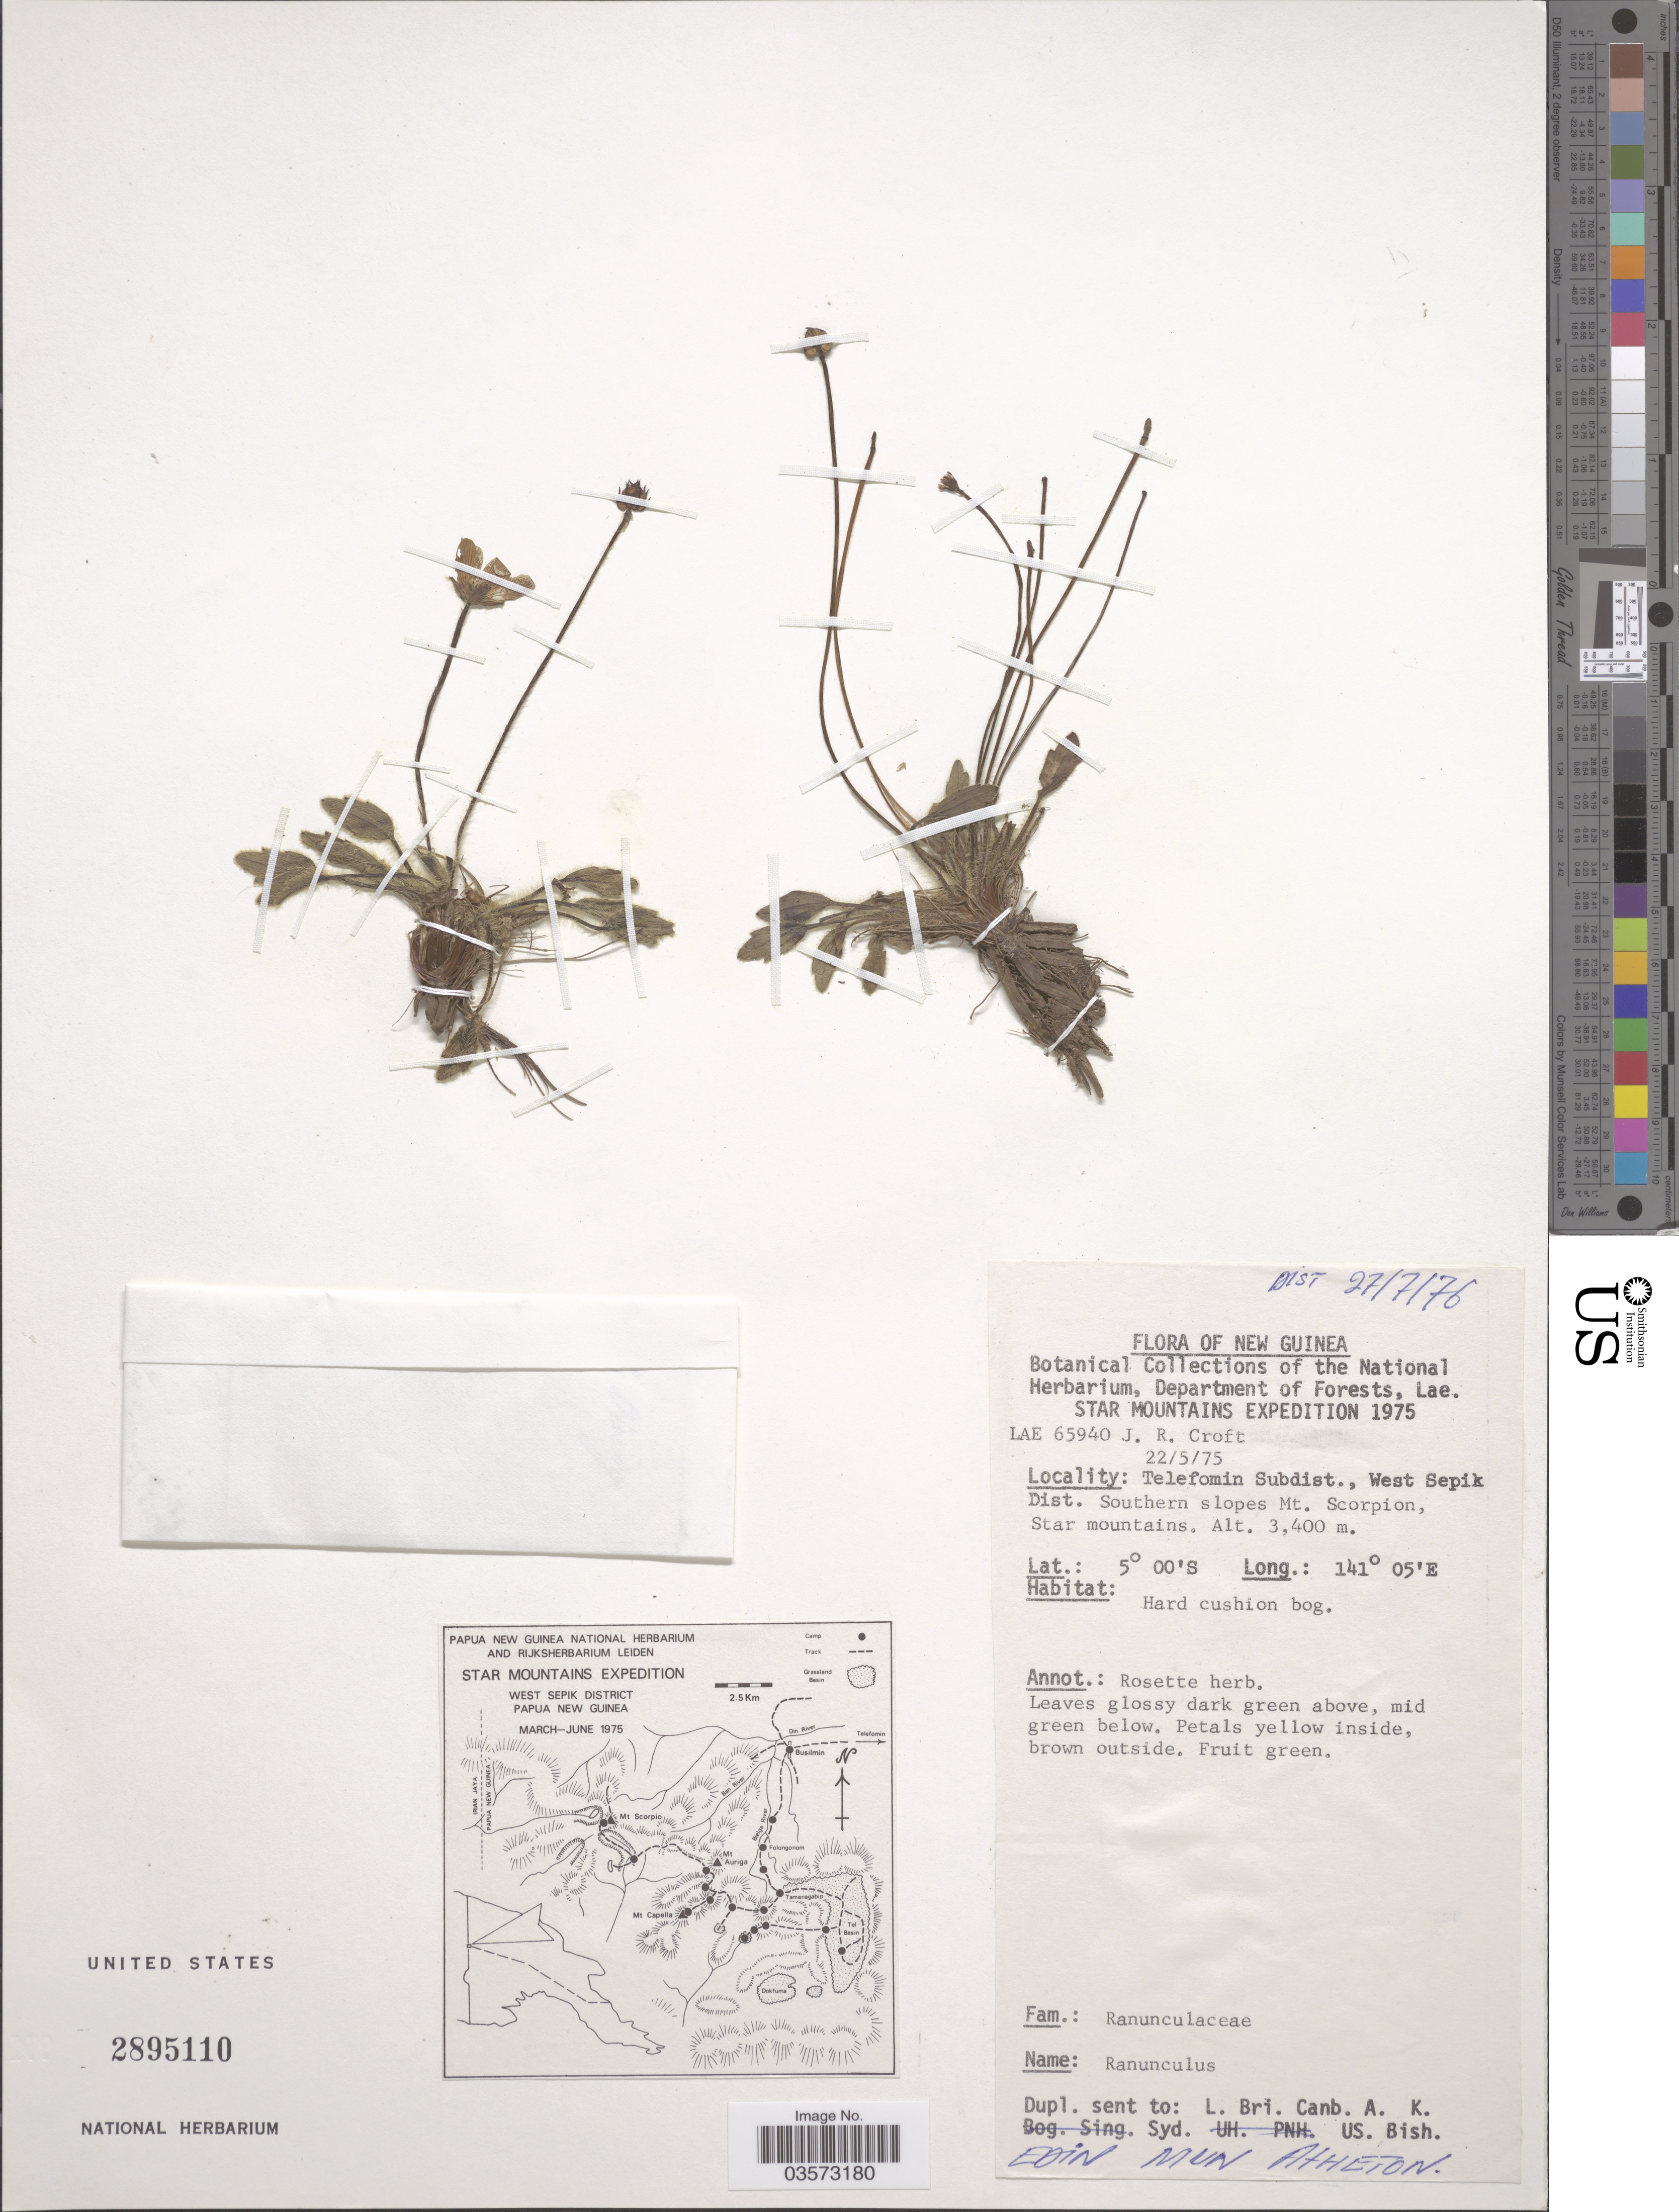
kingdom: Plantae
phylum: Tracheophyta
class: Magnoliopsida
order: Ranunculales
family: Ranunculaceae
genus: Ranunculus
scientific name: Ranunculus sp.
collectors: J. R. Croft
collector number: LAE65940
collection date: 1975-05-22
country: Papua New Guinea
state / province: Sandaun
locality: New Guinea. Telefomin Subdist., West Sepik Dist. Southern slopes Mt. Scorpion, Star mountains.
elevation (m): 3400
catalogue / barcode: US 2895110